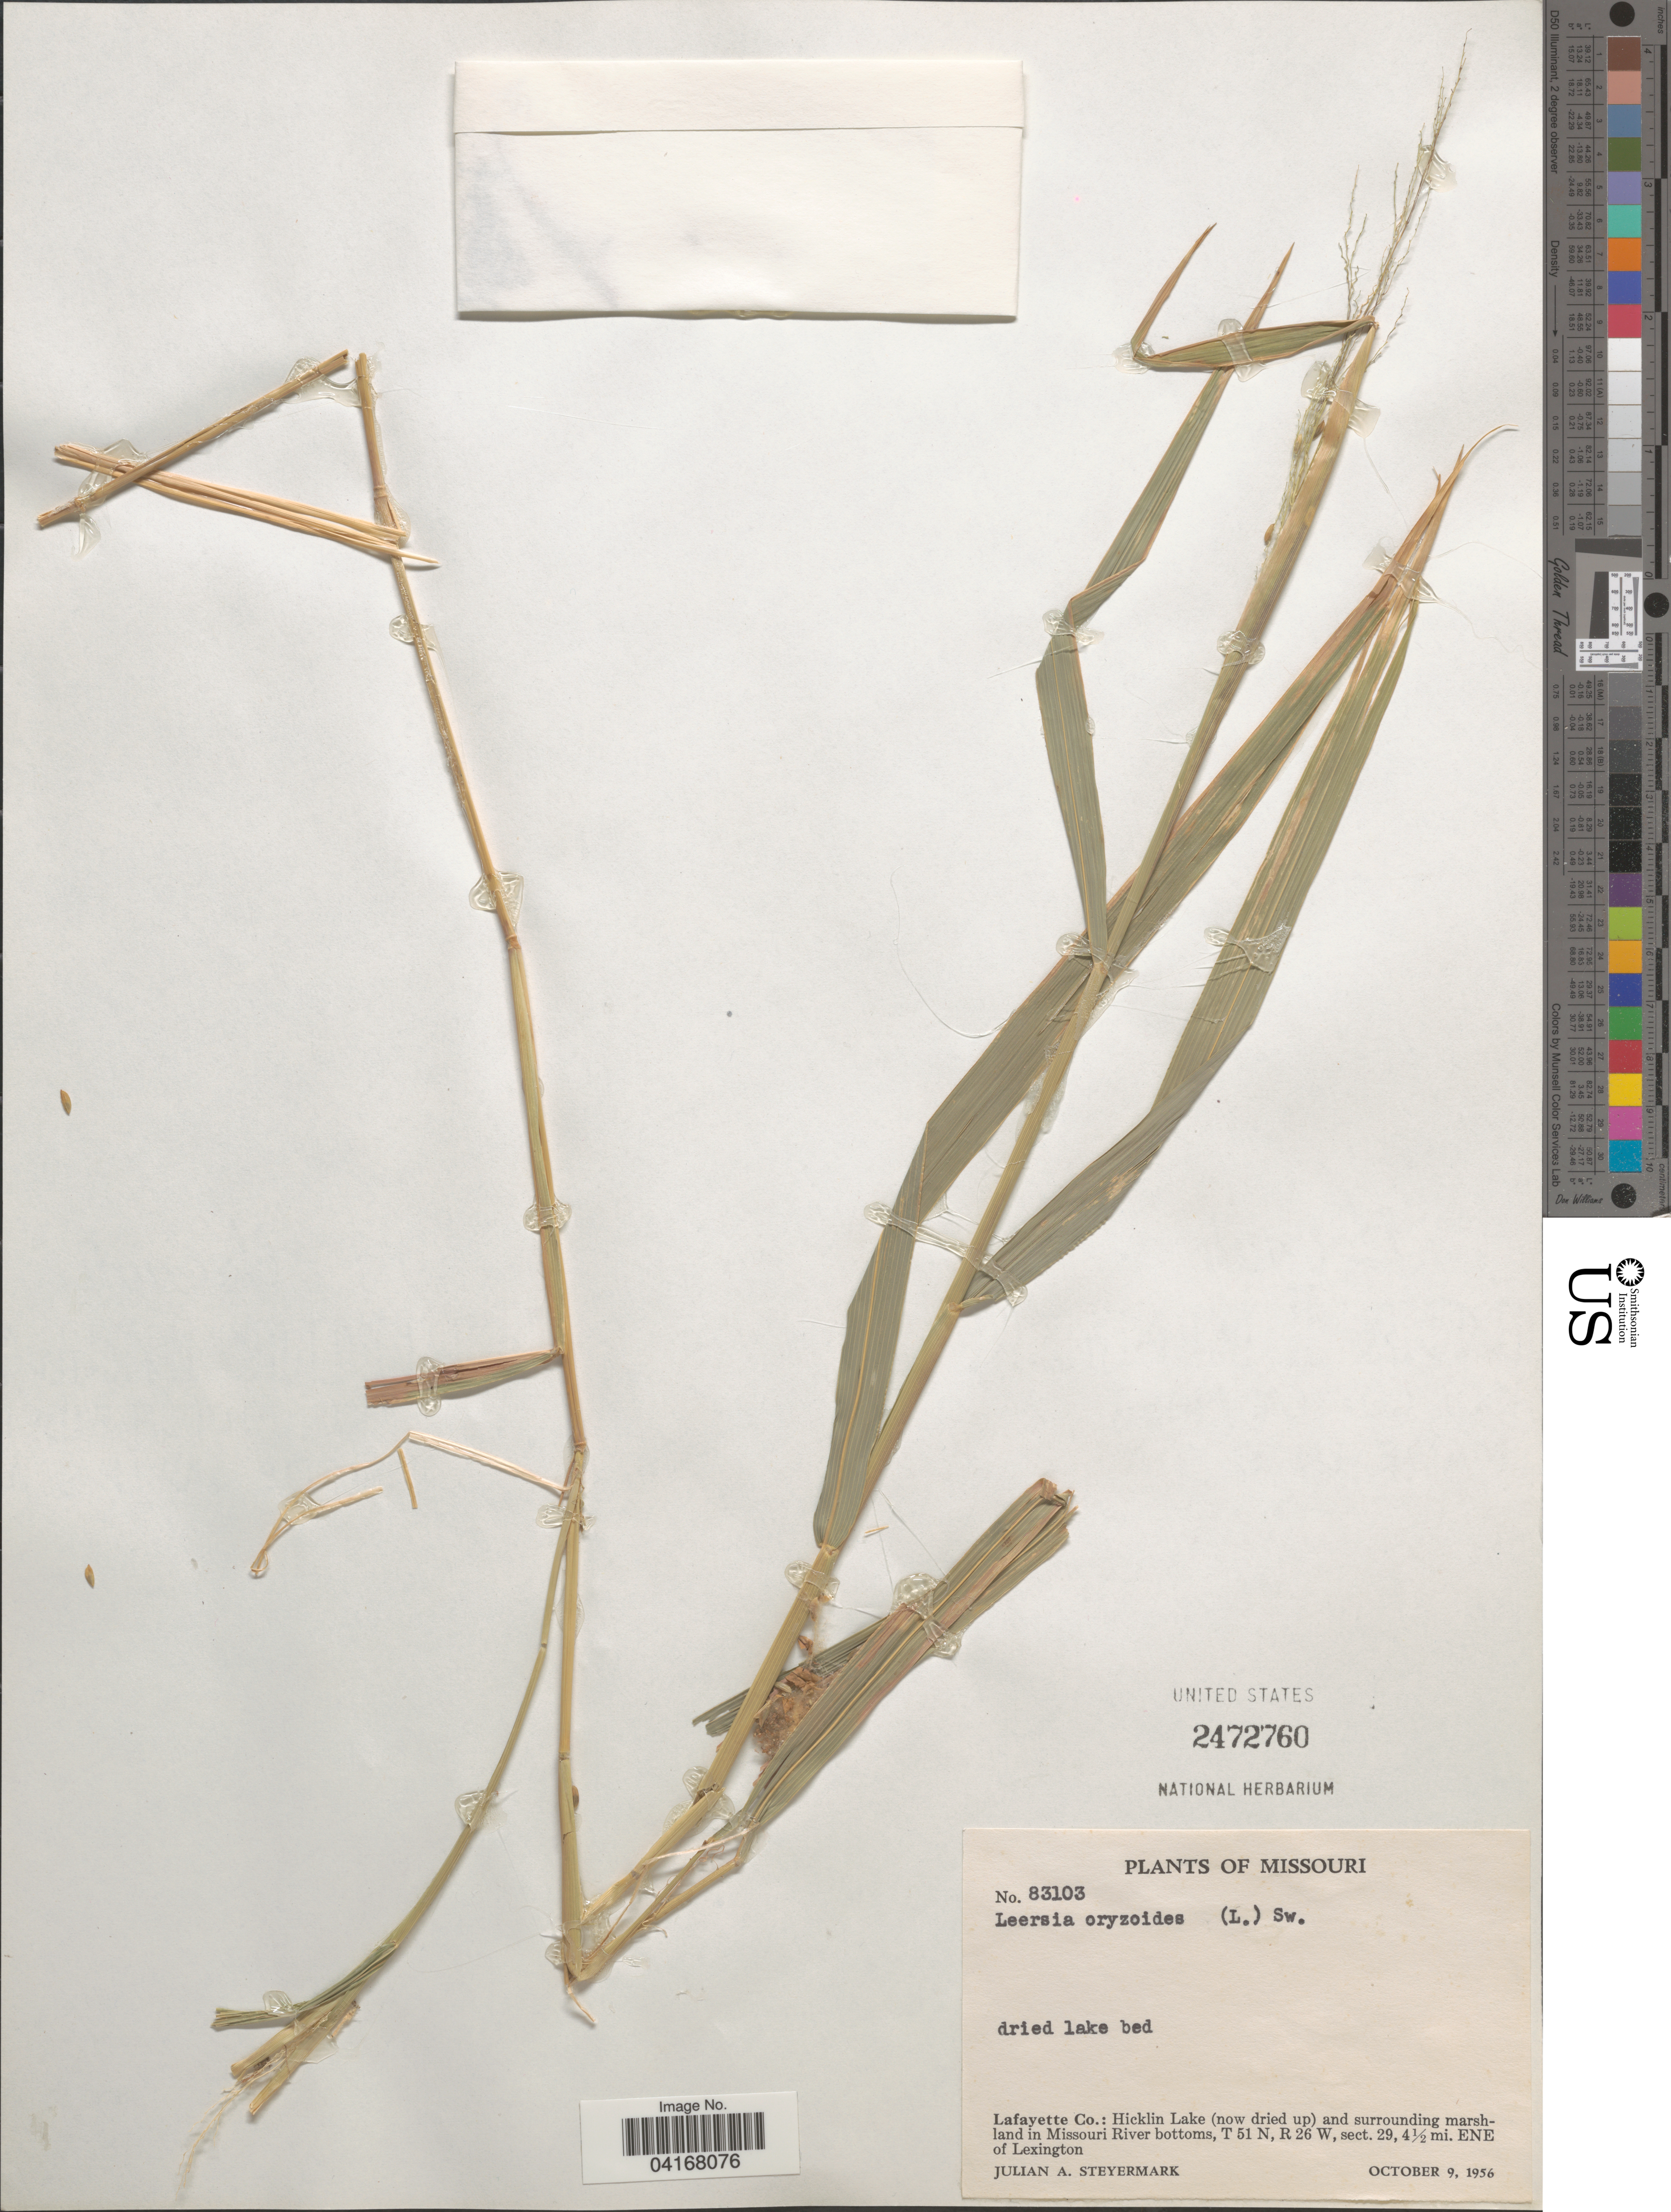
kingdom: Plantae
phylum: Tracheophyta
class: Liliopsida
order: Poales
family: Poaceae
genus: Leersia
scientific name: Leersia oryzoides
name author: (L.) Sw.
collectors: J. Steyermark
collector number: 83103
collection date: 1956-10-09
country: United States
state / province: Missouri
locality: Lafayette Co.: Hicklin Lake (now dried up) and surrounding marshland in Missouri River bottoms, T 51 N, R 26 W, sect. 29, 4½ mi. ENE of Lexington.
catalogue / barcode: US 2472760